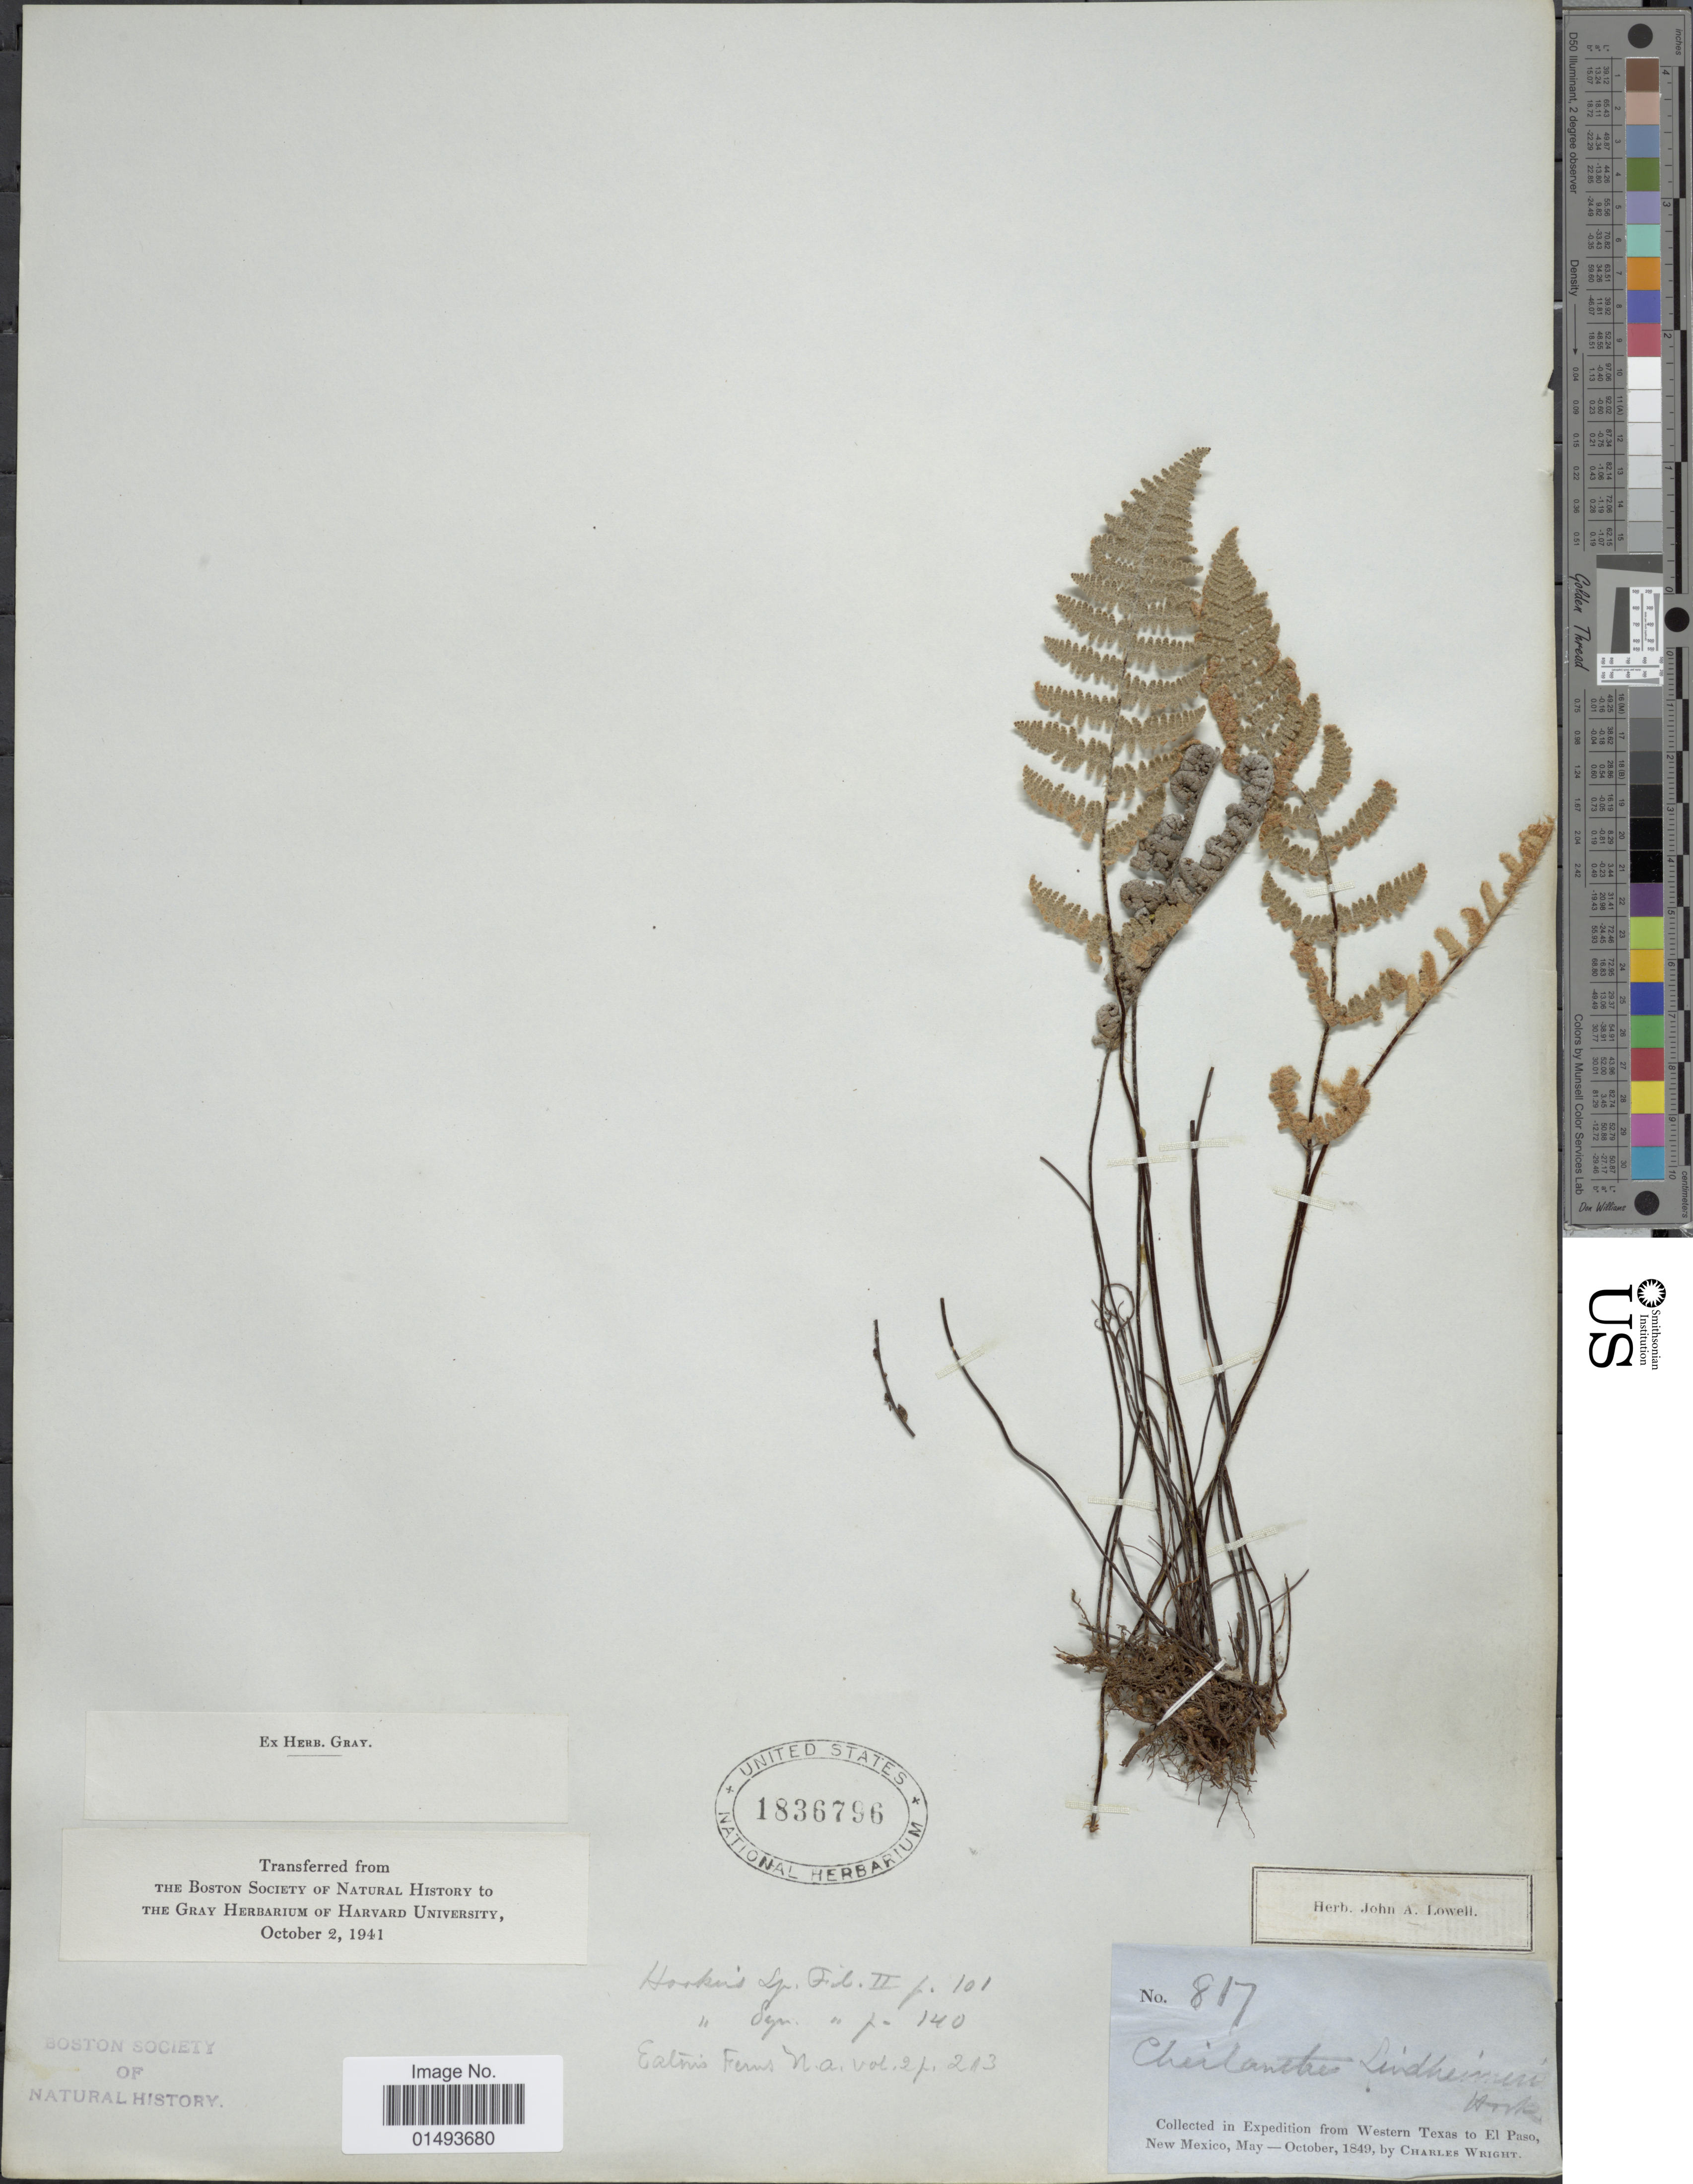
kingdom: Plantae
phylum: Tracheophyta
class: Polypodiopsida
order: Polypodiales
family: Pteridaceae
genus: Myriopteris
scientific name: Myriopteris lindheimeri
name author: (Hook.) J. Sm.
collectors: C. H. Wright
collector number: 817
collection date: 1849-05/1849-10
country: United States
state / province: New Mexico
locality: Collected in expedition from Western Texas to El Paso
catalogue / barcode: US 183796